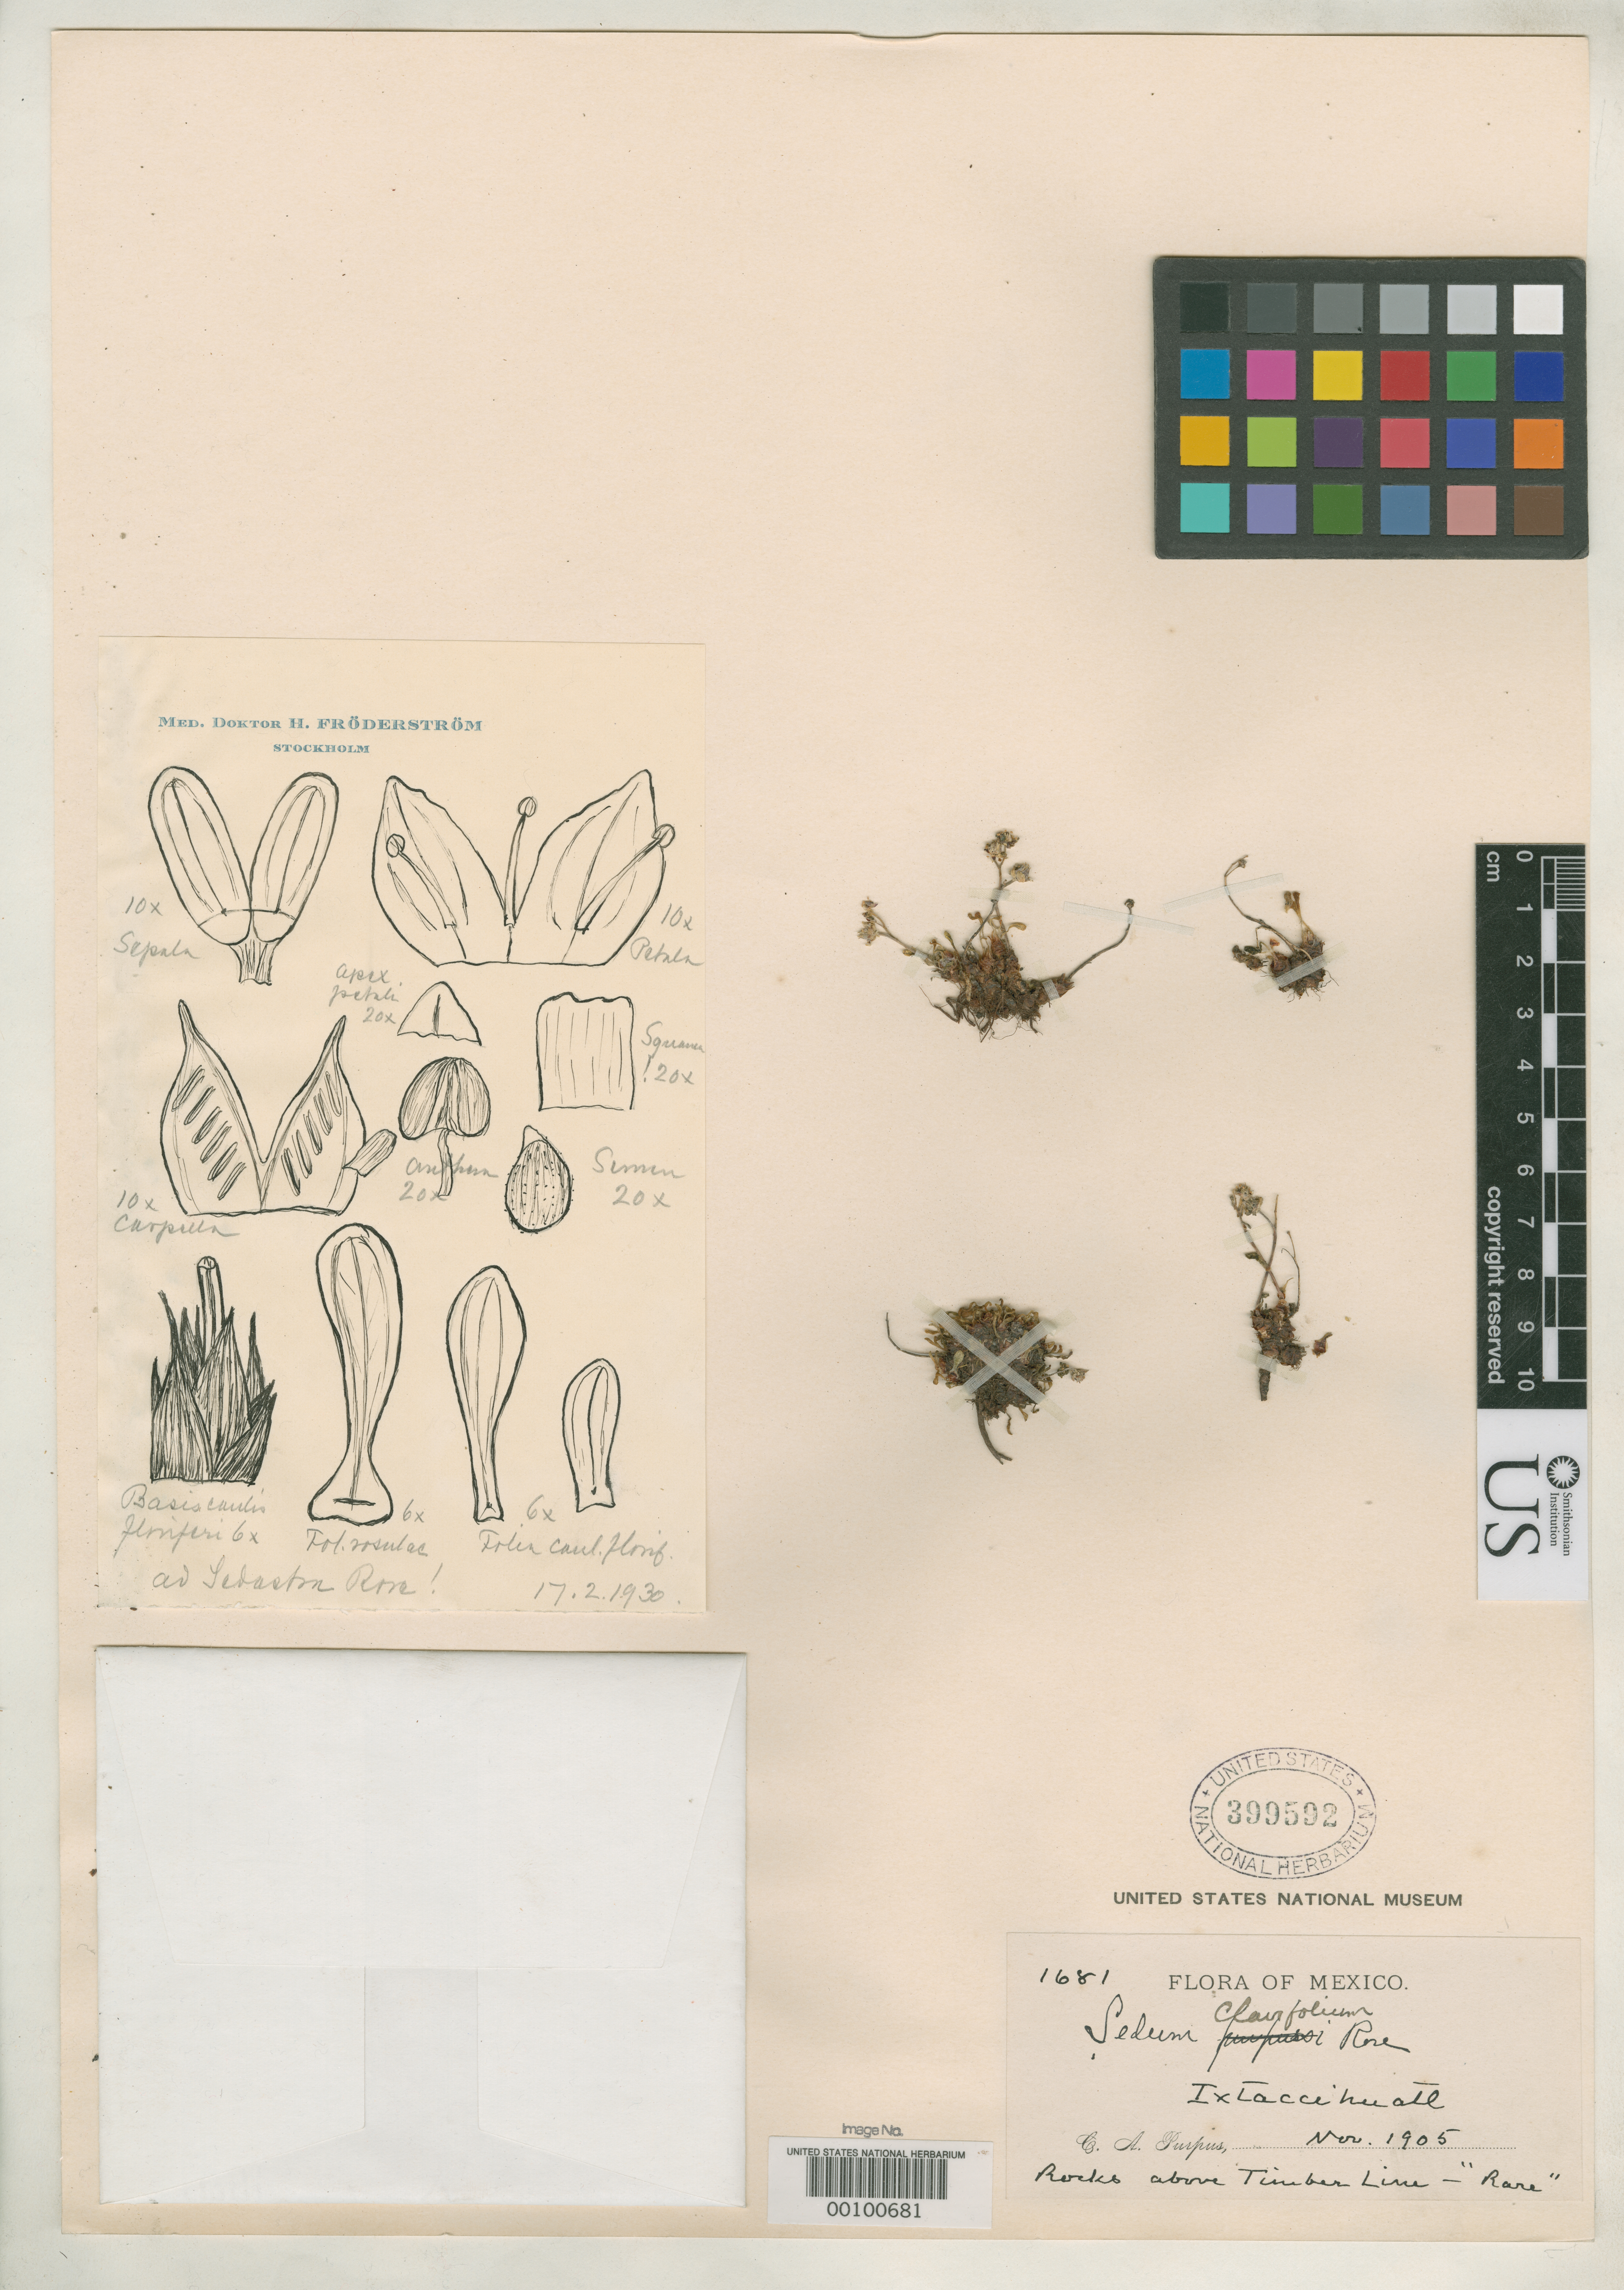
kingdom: Plantae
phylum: Tracheophyta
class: Magnoliopsida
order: Saxifragales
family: Crassulaceae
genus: Sedum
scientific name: Sedum clavifolium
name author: Rose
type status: Holotype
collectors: C. A. Purpus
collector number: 1681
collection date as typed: Nov 1905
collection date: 1905-11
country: Mexico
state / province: México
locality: Ixtaccihuatl.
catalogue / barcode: US 399592